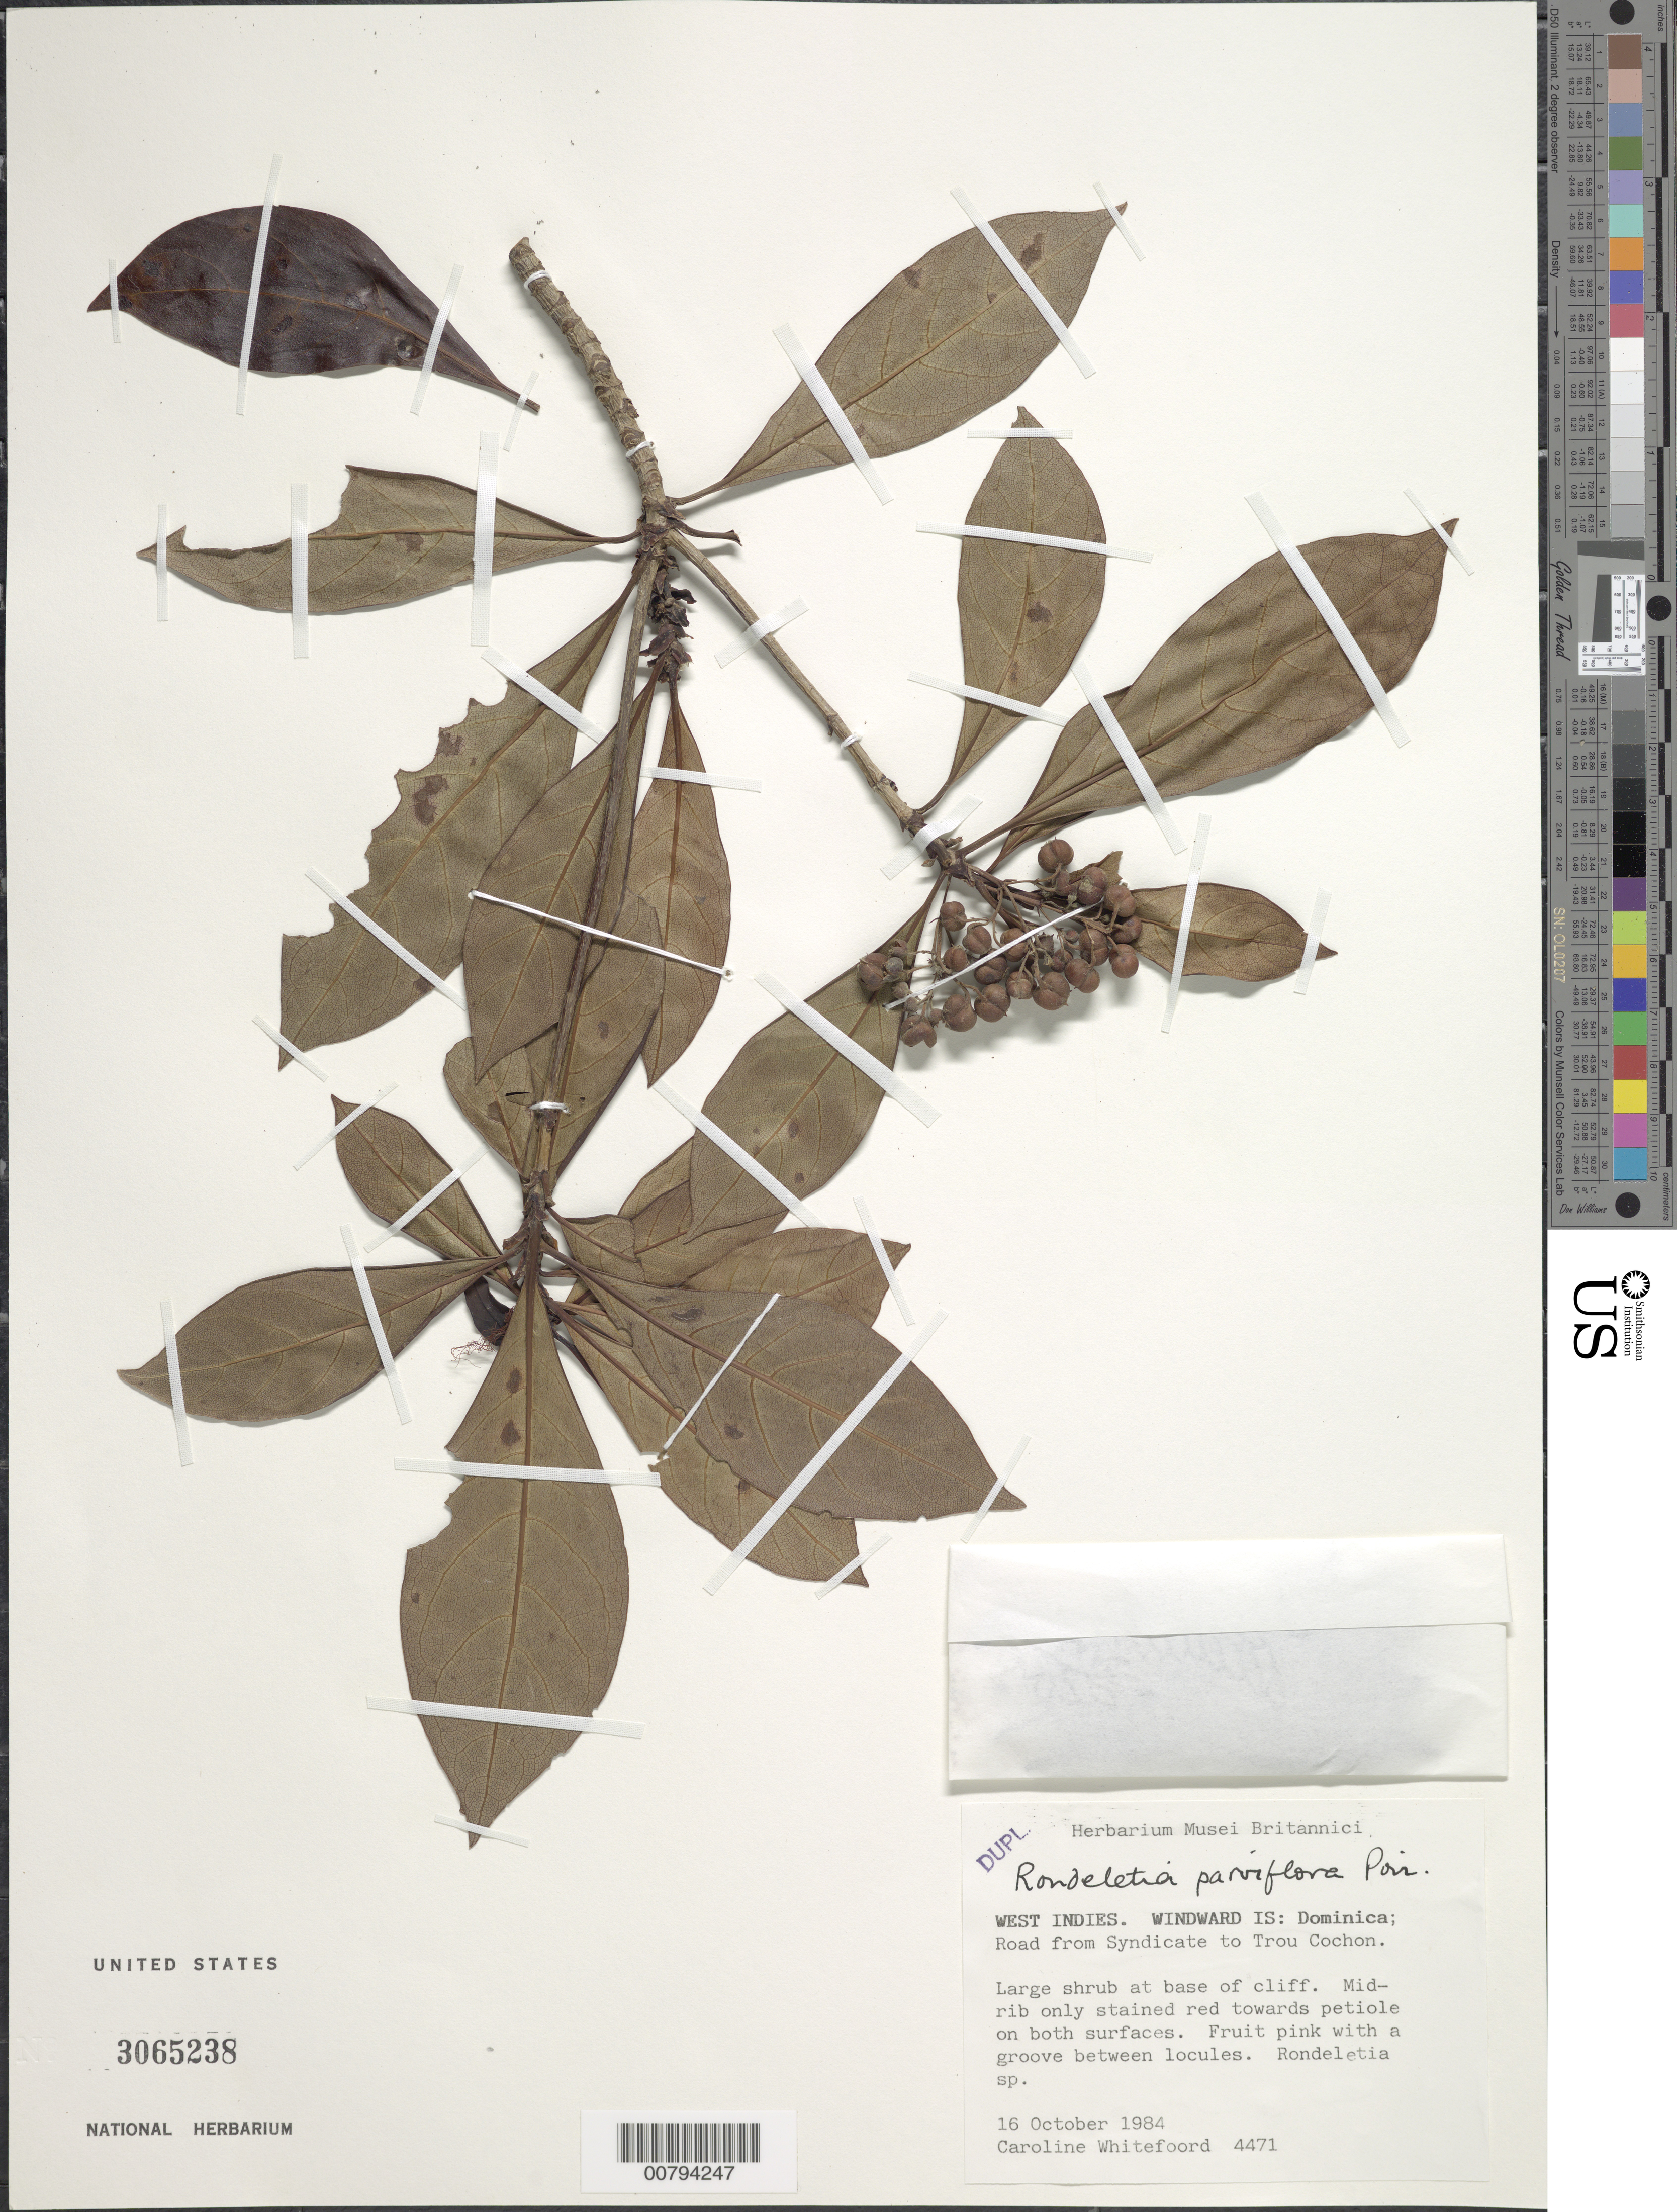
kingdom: Plantae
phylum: Tracheophyta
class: Magnoliopsida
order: Gentianales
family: Rubiaceae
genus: Rondeletia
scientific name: Rondeletia parviflora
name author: Poir.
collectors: C. Whitefoord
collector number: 4471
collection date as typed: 16 Oct 1984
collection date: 1984-10-16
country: Dominica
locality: Road from Syndicate to Trou Cochon.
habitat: At base of cliff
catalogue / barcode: US 3065238